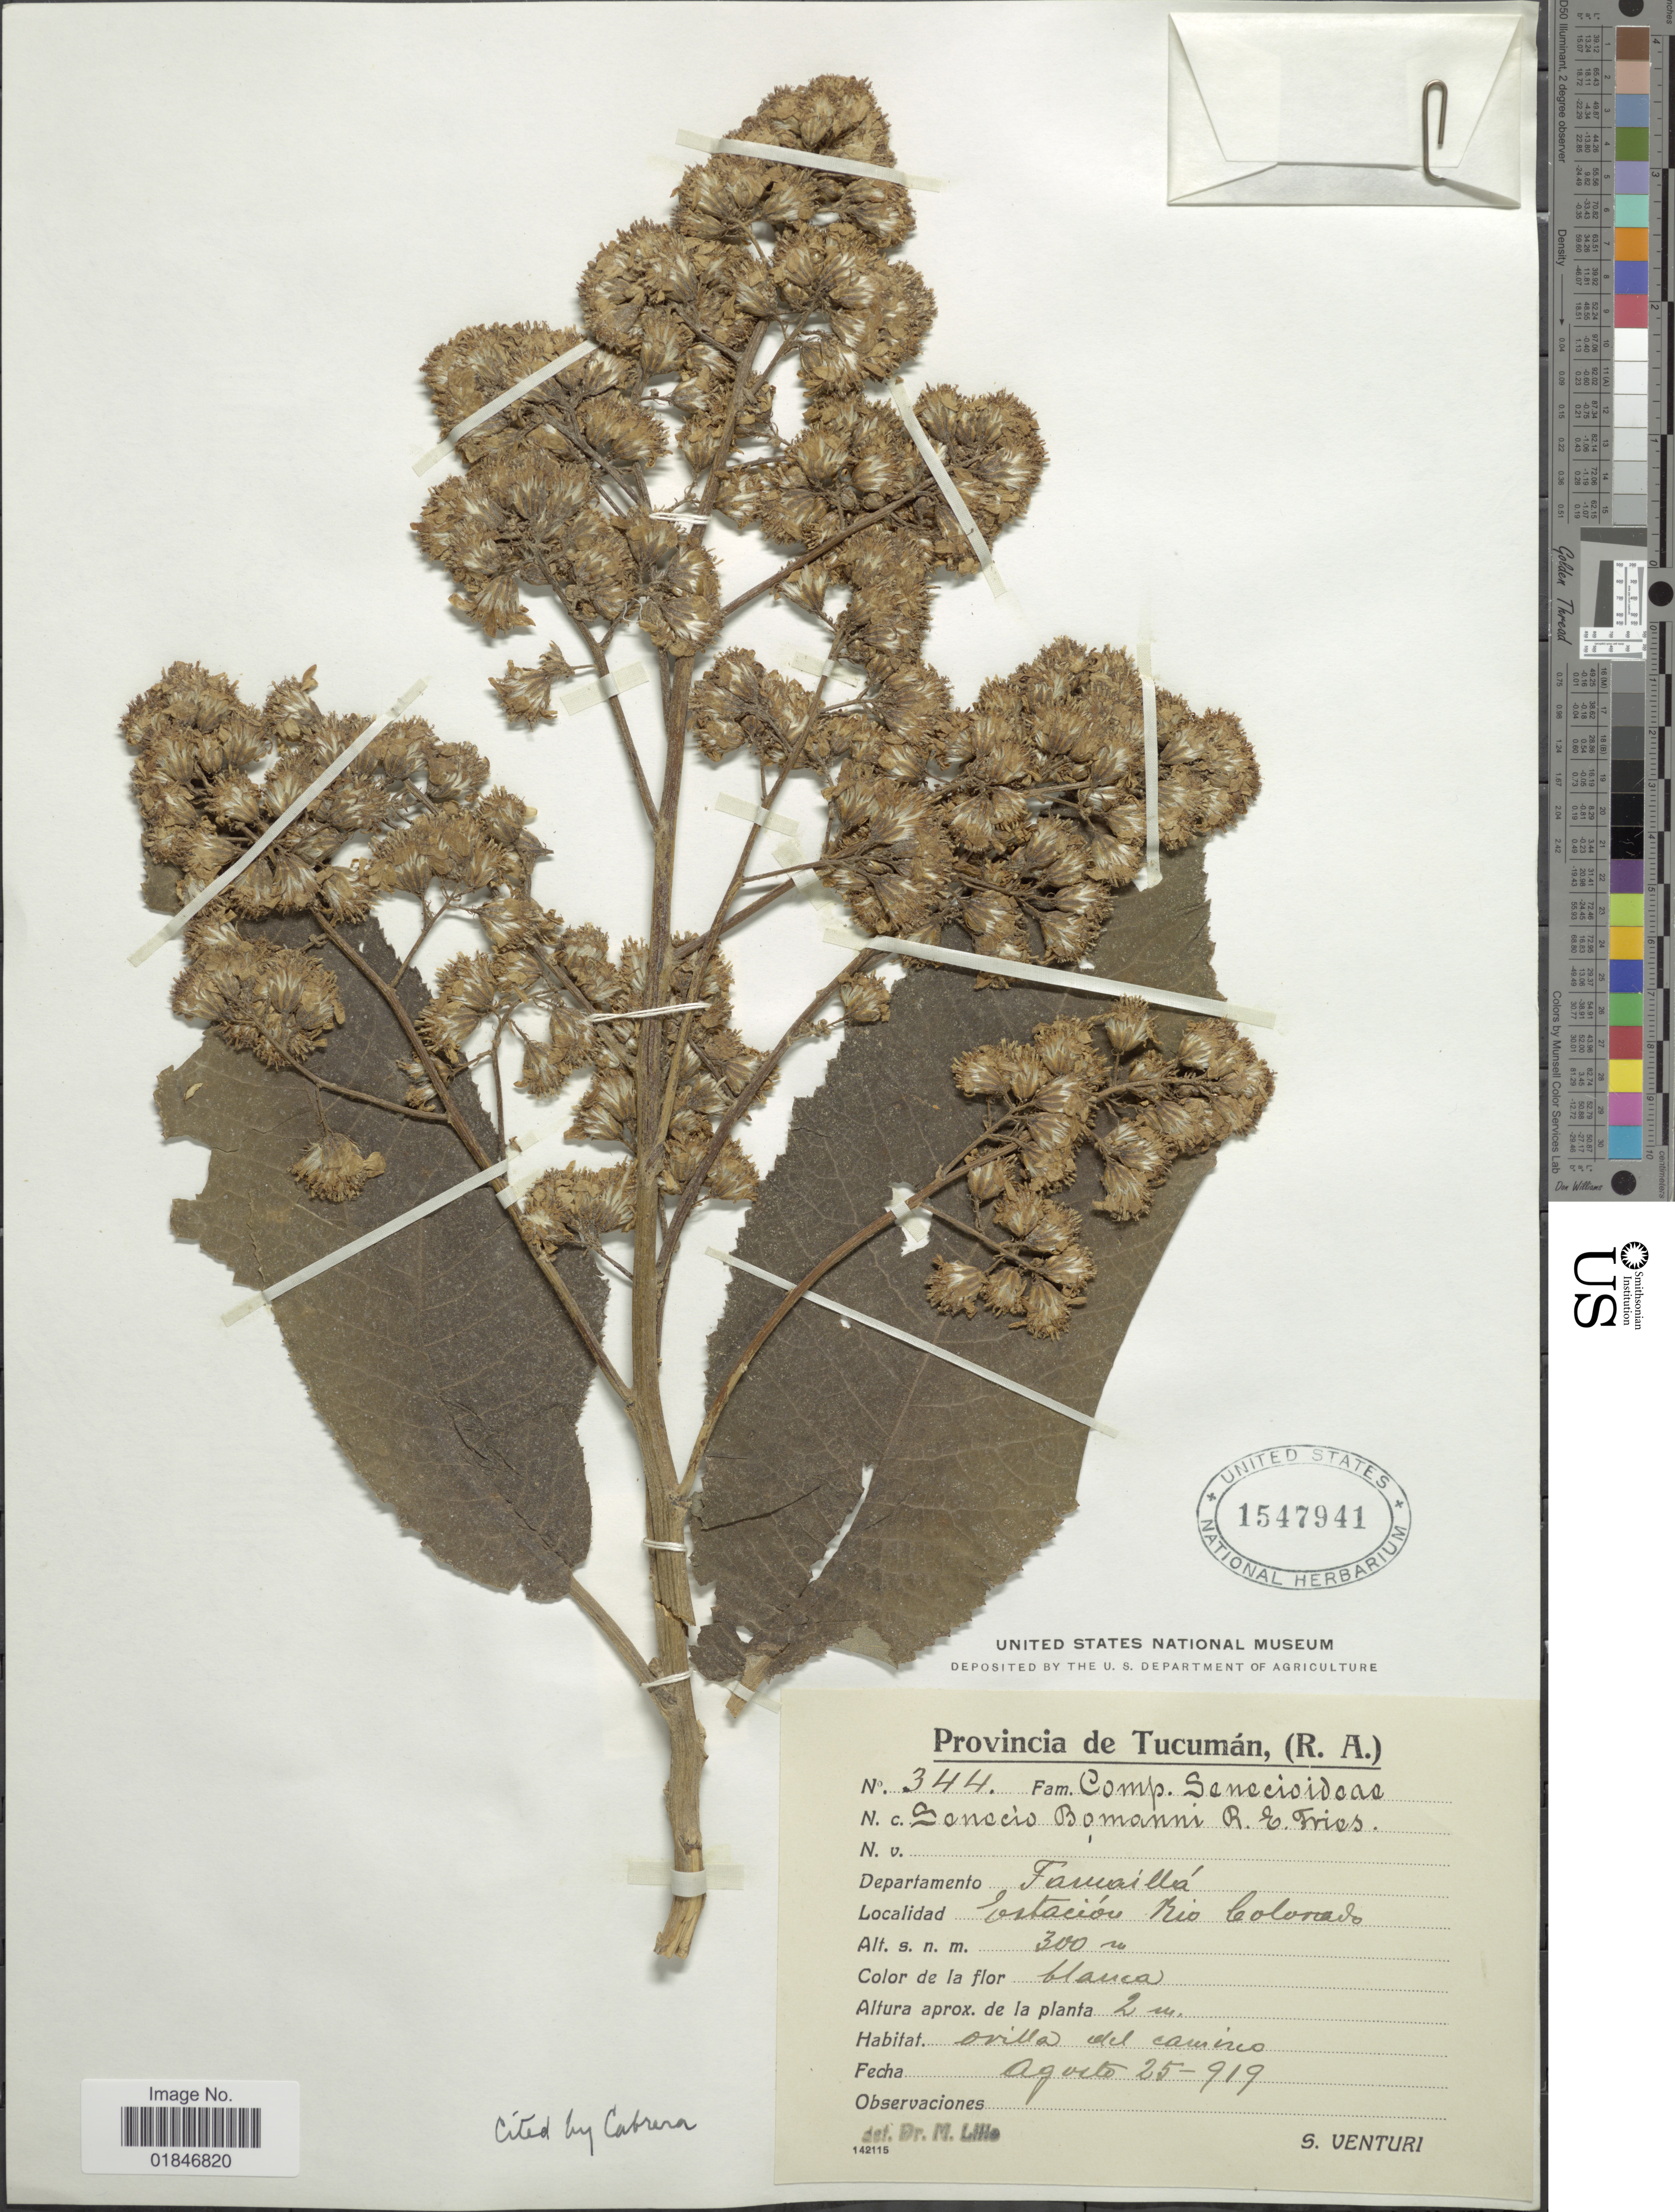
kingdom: Plantae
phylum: Tracheophyta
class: Magnoliopsida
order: Asterales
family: Asteraceae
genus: Senecio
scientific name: Senecio bomanii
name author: R.E. Fr.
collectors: S. Venturi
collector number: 344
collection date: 1919-08-25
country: Argentina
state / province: Tucumán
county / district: Famailla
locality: Estacion Rio Colorado.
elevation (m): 300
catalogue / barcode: US 1547941